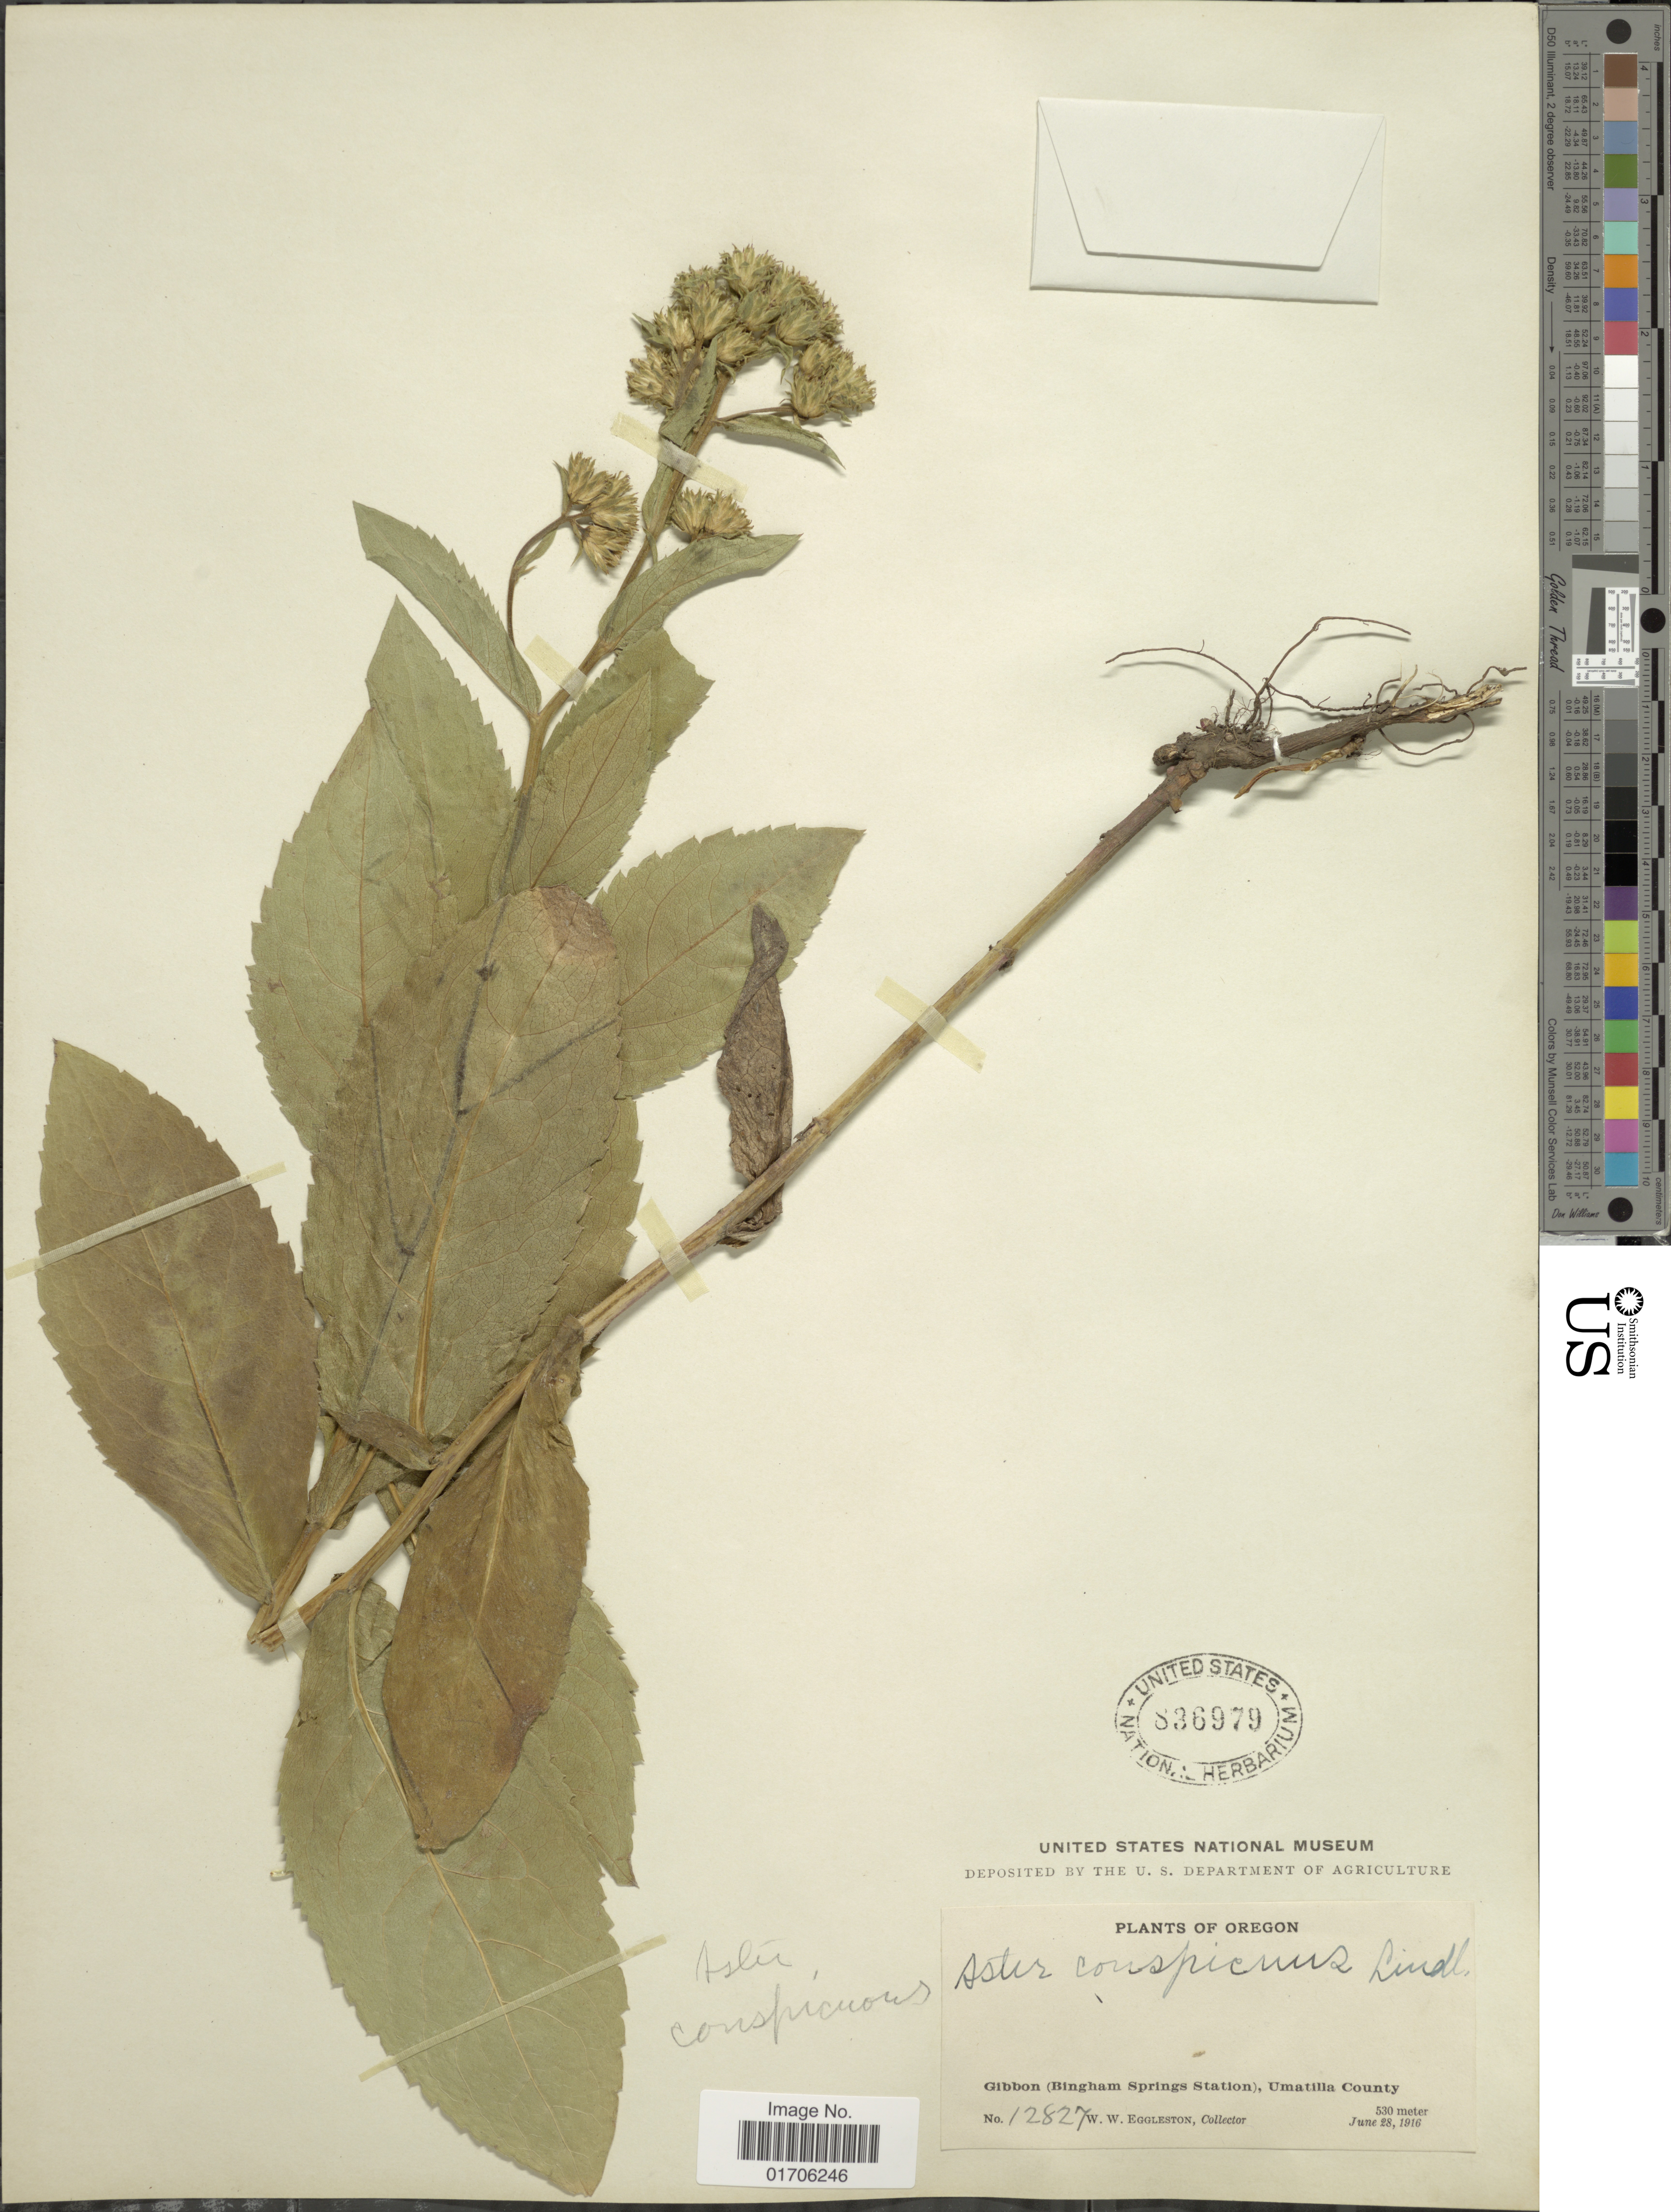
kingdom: Plantae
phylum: Tracheophyta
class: Magnoliopsida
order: Asterales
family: Asteraceae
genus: Eurybia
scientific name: Eurybia conspicua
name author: (Lindl.) G.L. Nesom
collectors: W. W. Eggleston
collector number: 12827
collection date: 1916-06-28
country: United States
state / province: Oregon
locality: Oregon. Gibbon (Bingham Springs Station), Umatilla County.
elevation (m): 530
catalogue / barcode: US 836979